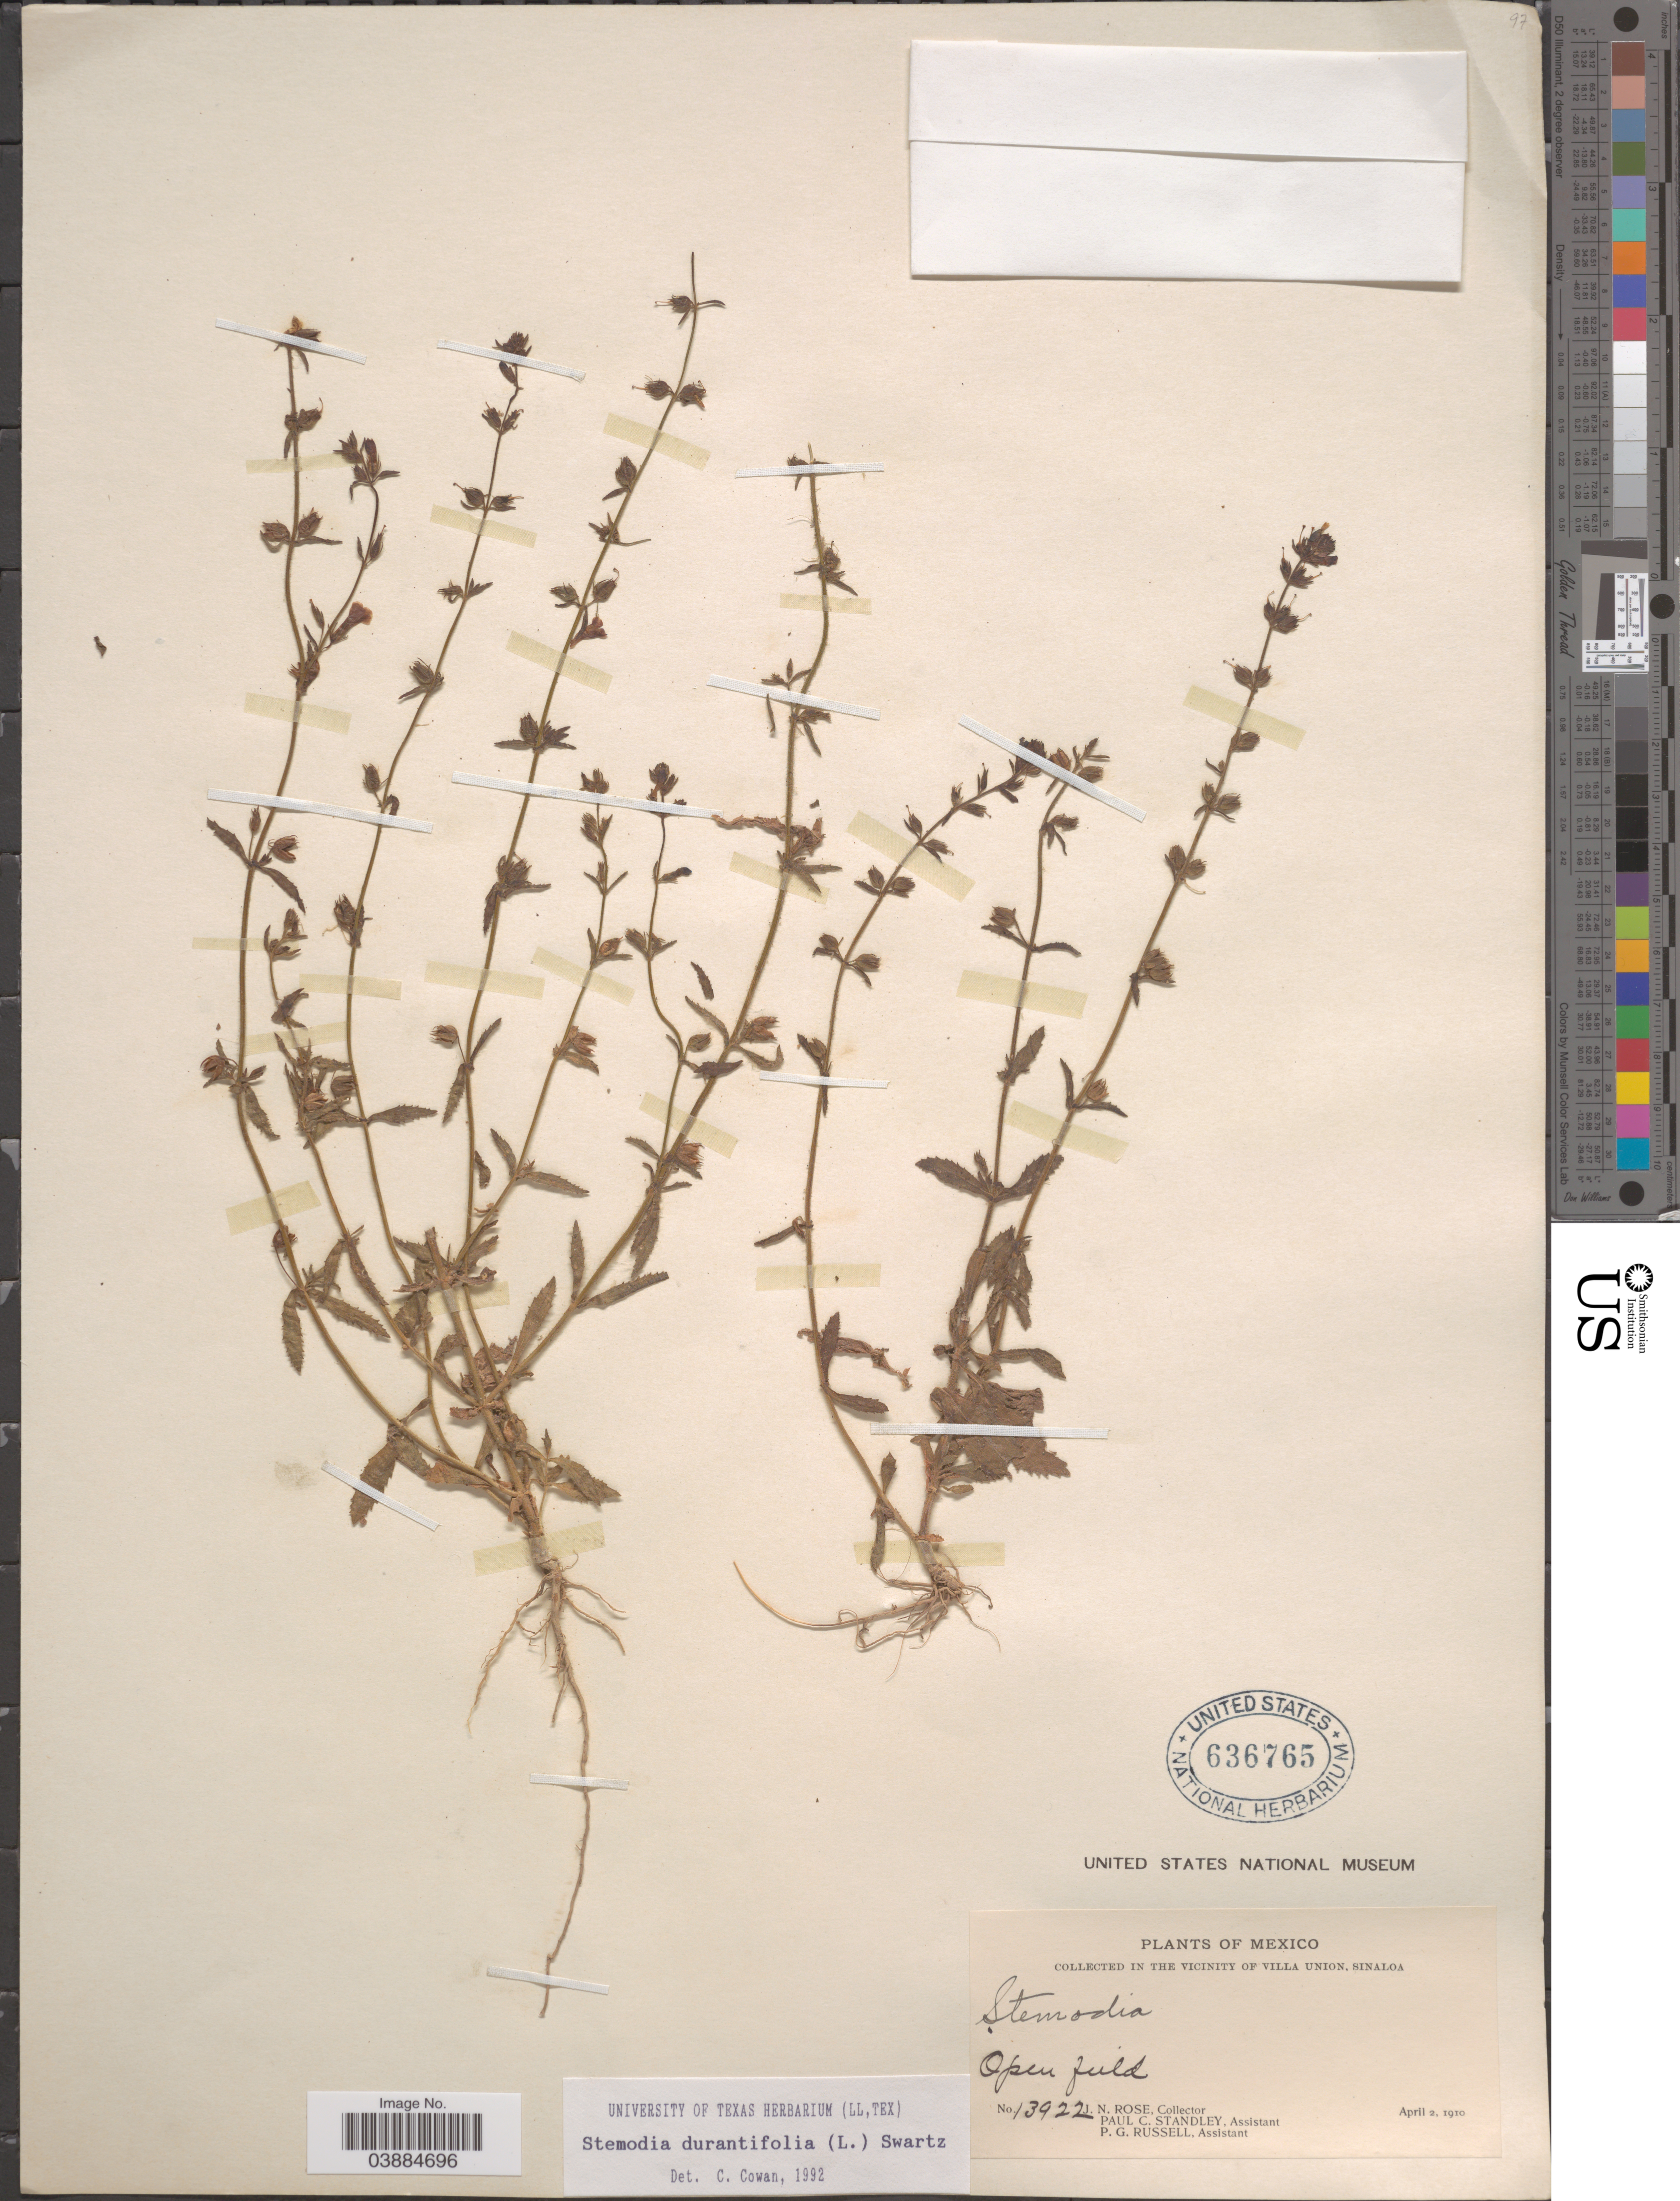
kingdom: Plantae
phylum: Tracheophyta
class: Magnoliopsida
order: Lamiales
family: Plantaginaceae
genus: Stemodia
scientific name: Stemodia durantifolia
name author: (L.) Sw.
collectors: J. N. Rose, P. C. Standley & P. G. Russell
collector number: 13922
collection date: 1910-04-02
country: Mexico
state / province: Sinaloa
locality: Vicinity of Villa Union.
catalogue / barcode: US 636765